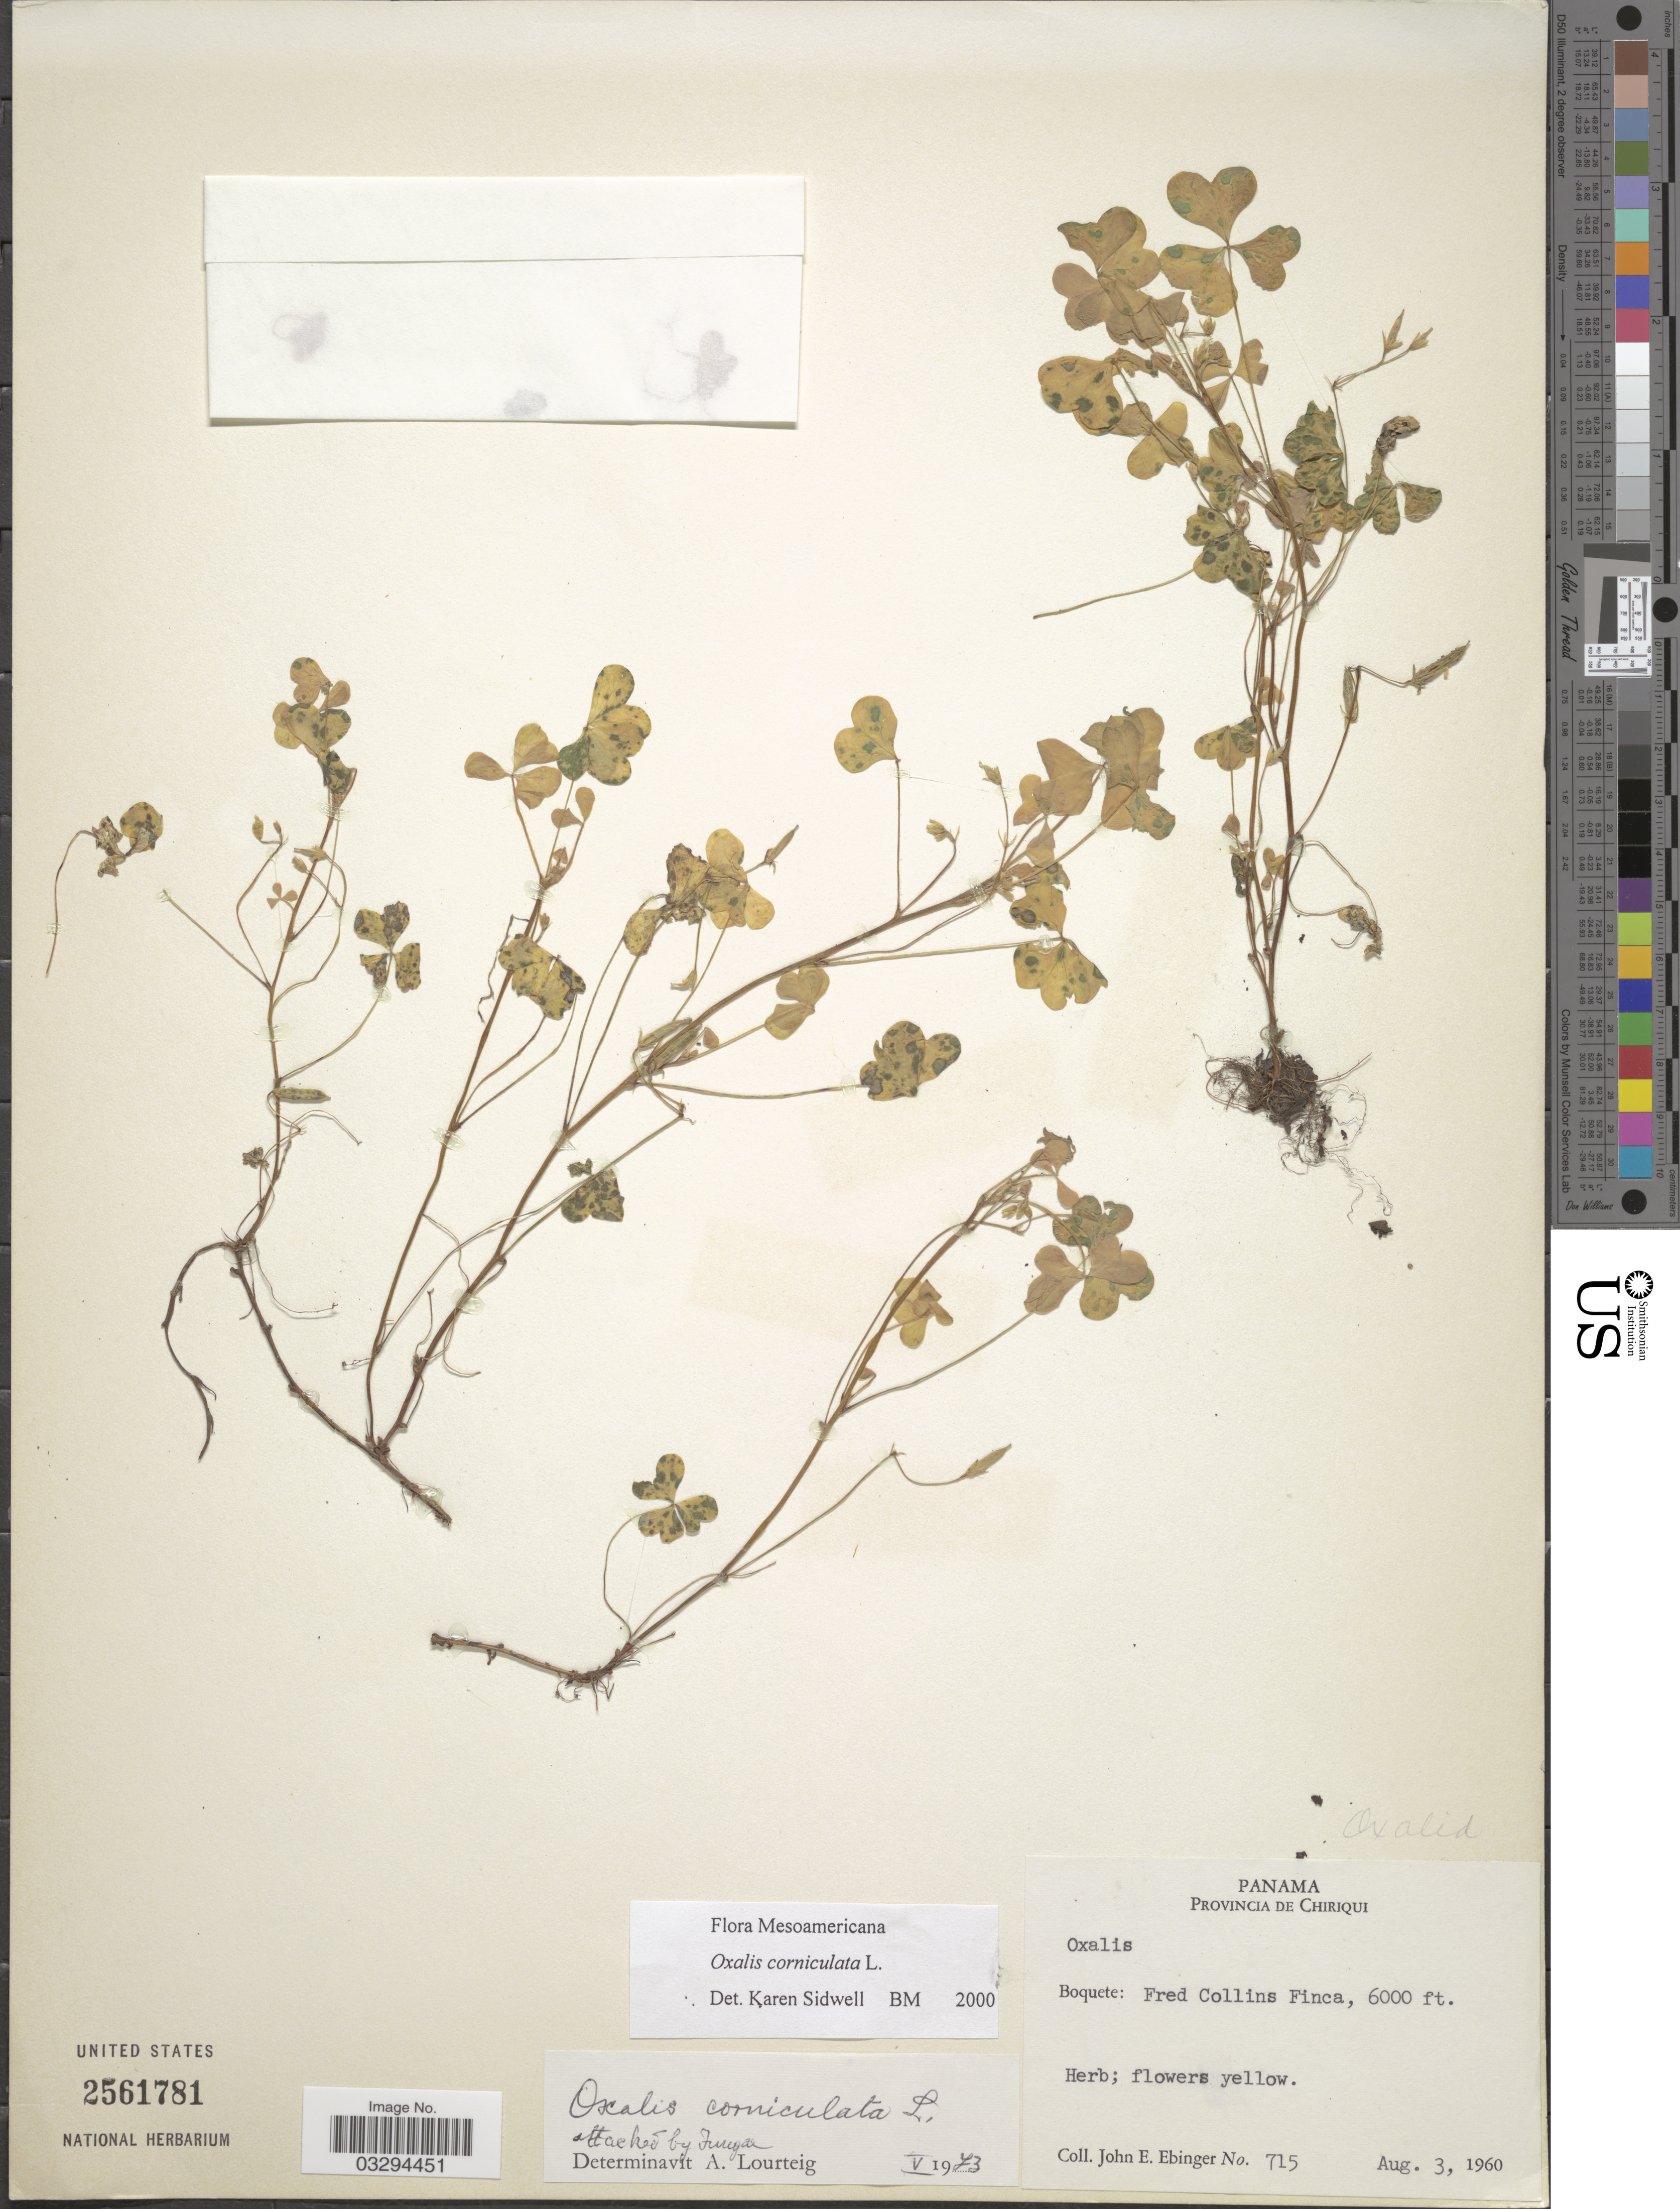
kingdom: Plantae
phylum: Tracheophyta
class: Magnoliopsida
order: Oxalidales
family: Oxalidaceae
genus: Oxalis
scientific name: Oxalis corniculata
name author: L.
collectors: J. Ebinger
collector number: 715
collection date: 1960-08-03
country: Panama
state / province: Chiriqui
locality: Boquete: Fred Collins Finca.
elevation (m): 1829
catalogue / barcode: US 2561781